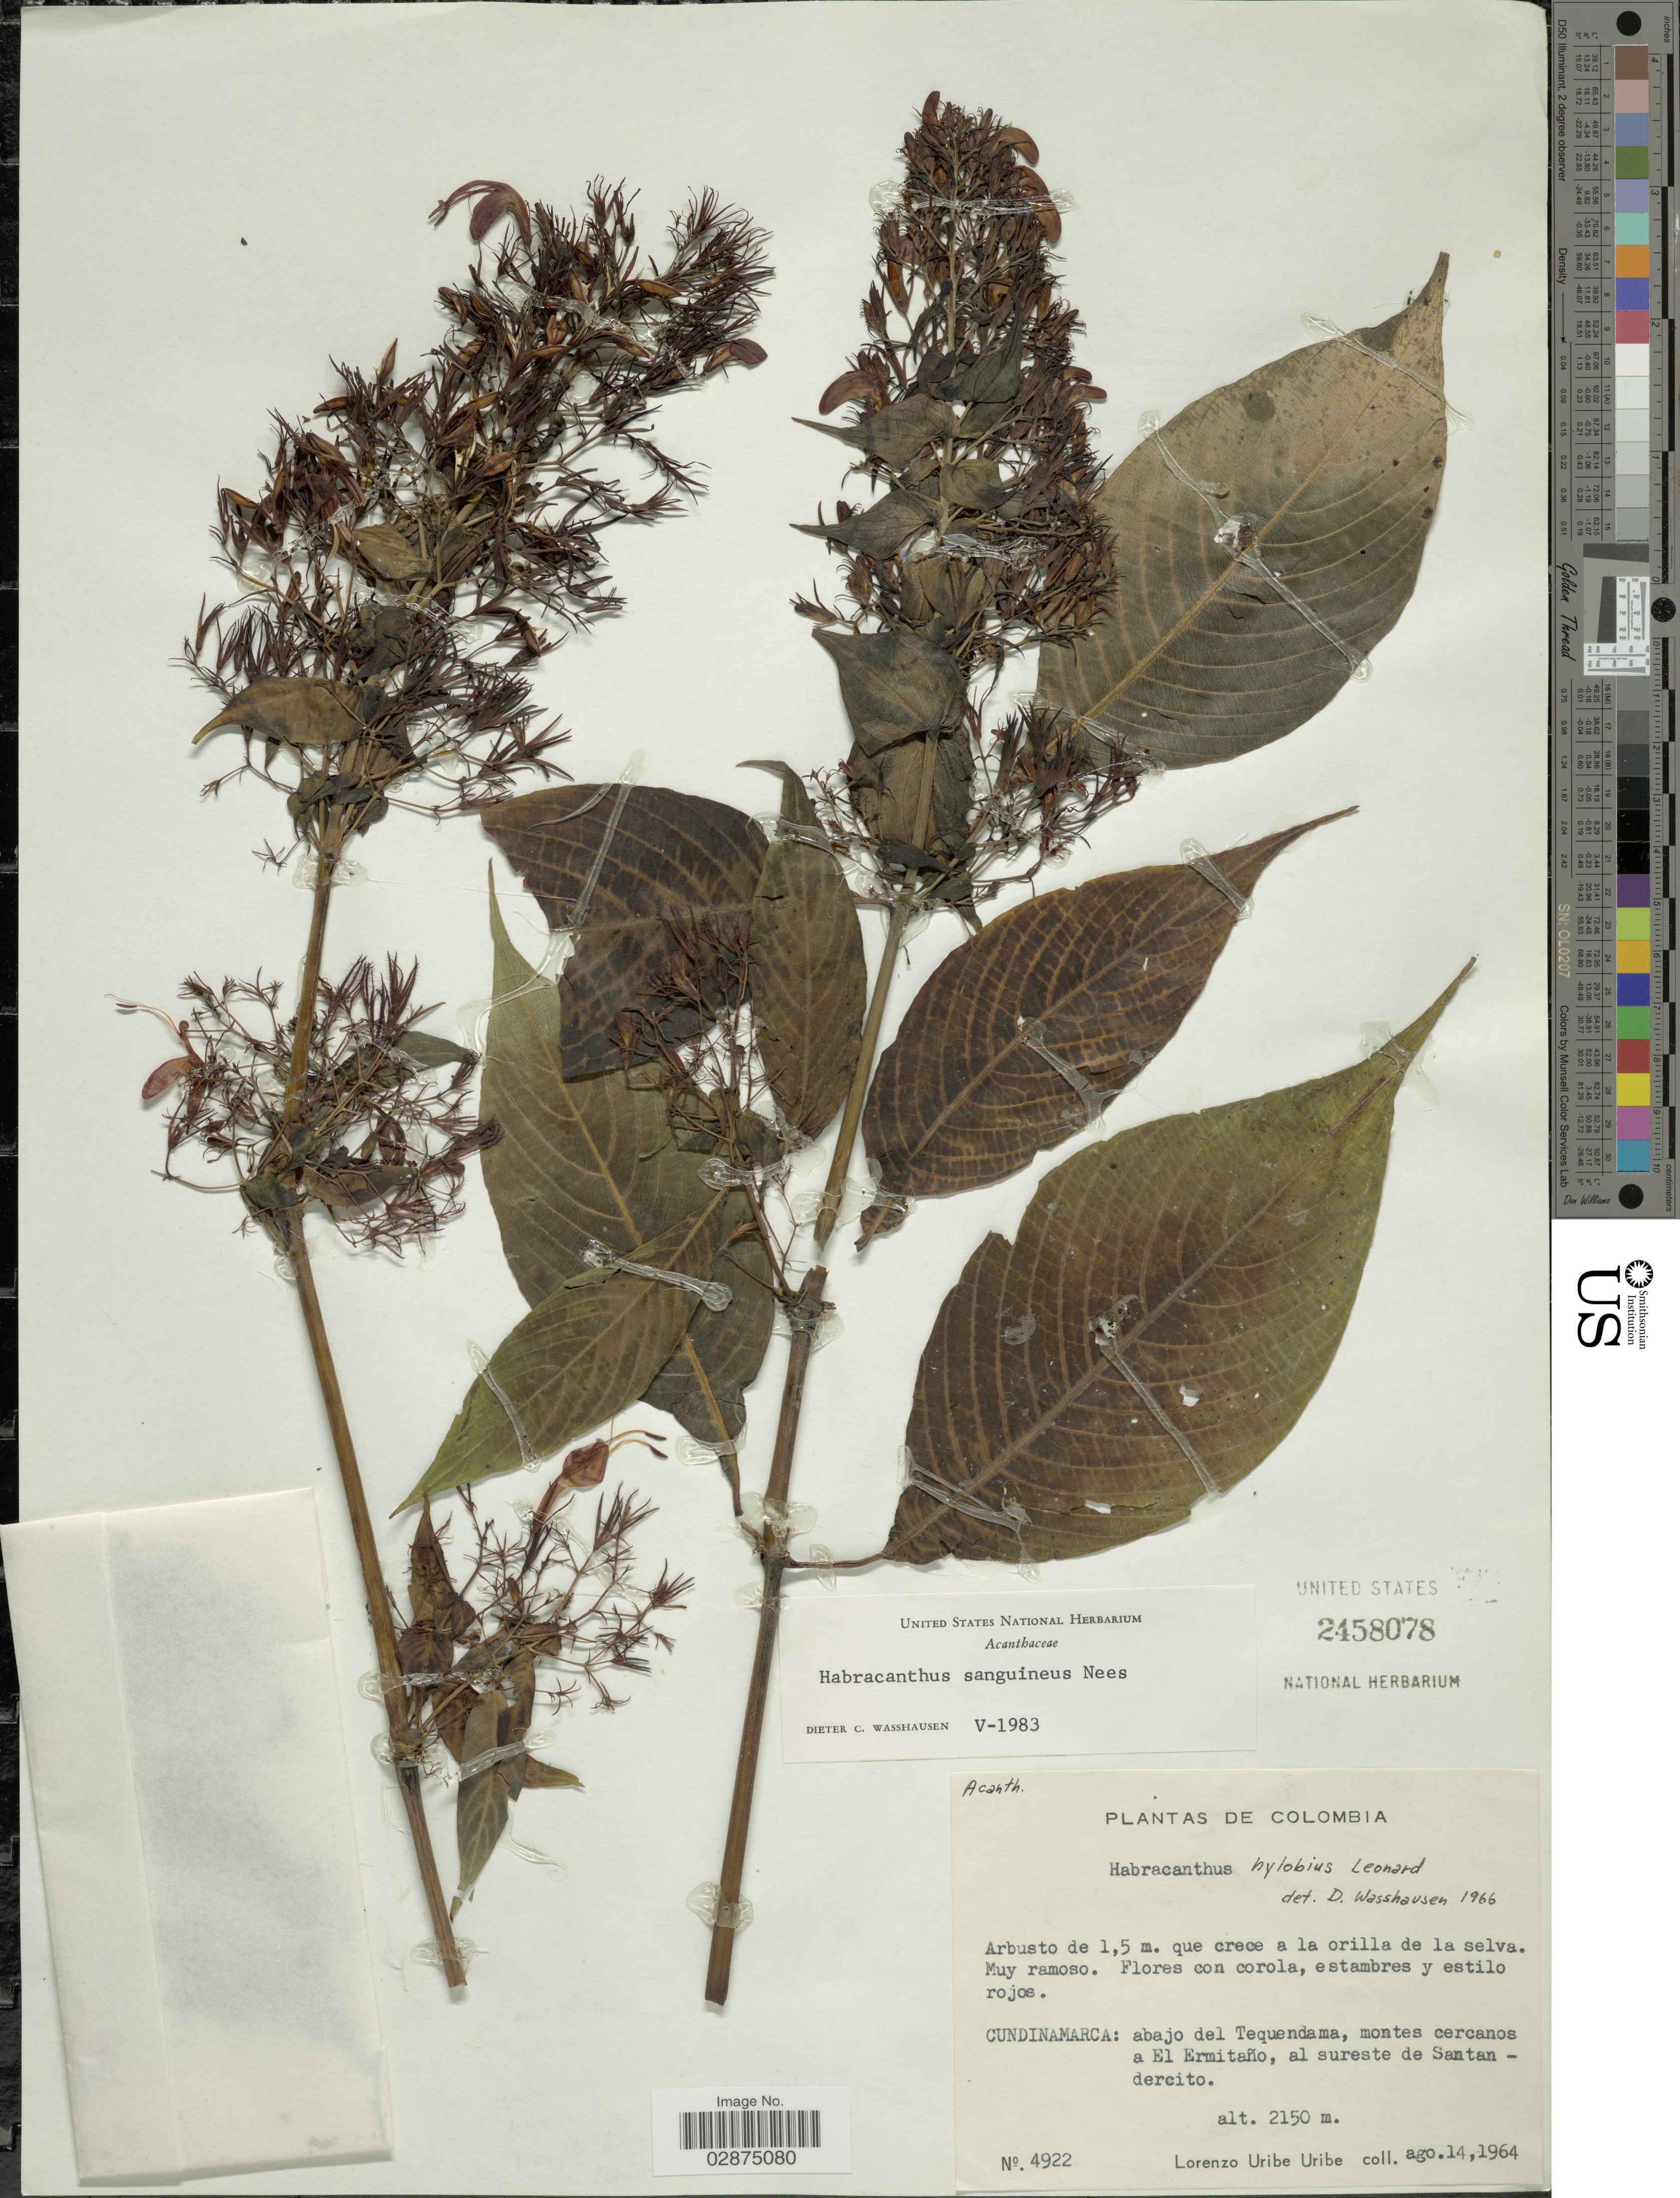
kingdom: Plantae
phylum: Tracheophyta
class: Magnoliopsida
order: Lamiales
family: Acanthaceae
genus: Habracanthus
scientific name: Habracanthus sanguineus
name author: Nees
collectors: L. Uribe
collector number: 4922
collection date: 1964-08-14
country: Colombia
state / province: Cundinamarca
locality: Abajo del Tequendama, montes cercanos a El Ermitaño, al sureste de Santandercito.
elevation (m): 2150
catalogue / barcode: US 2458078